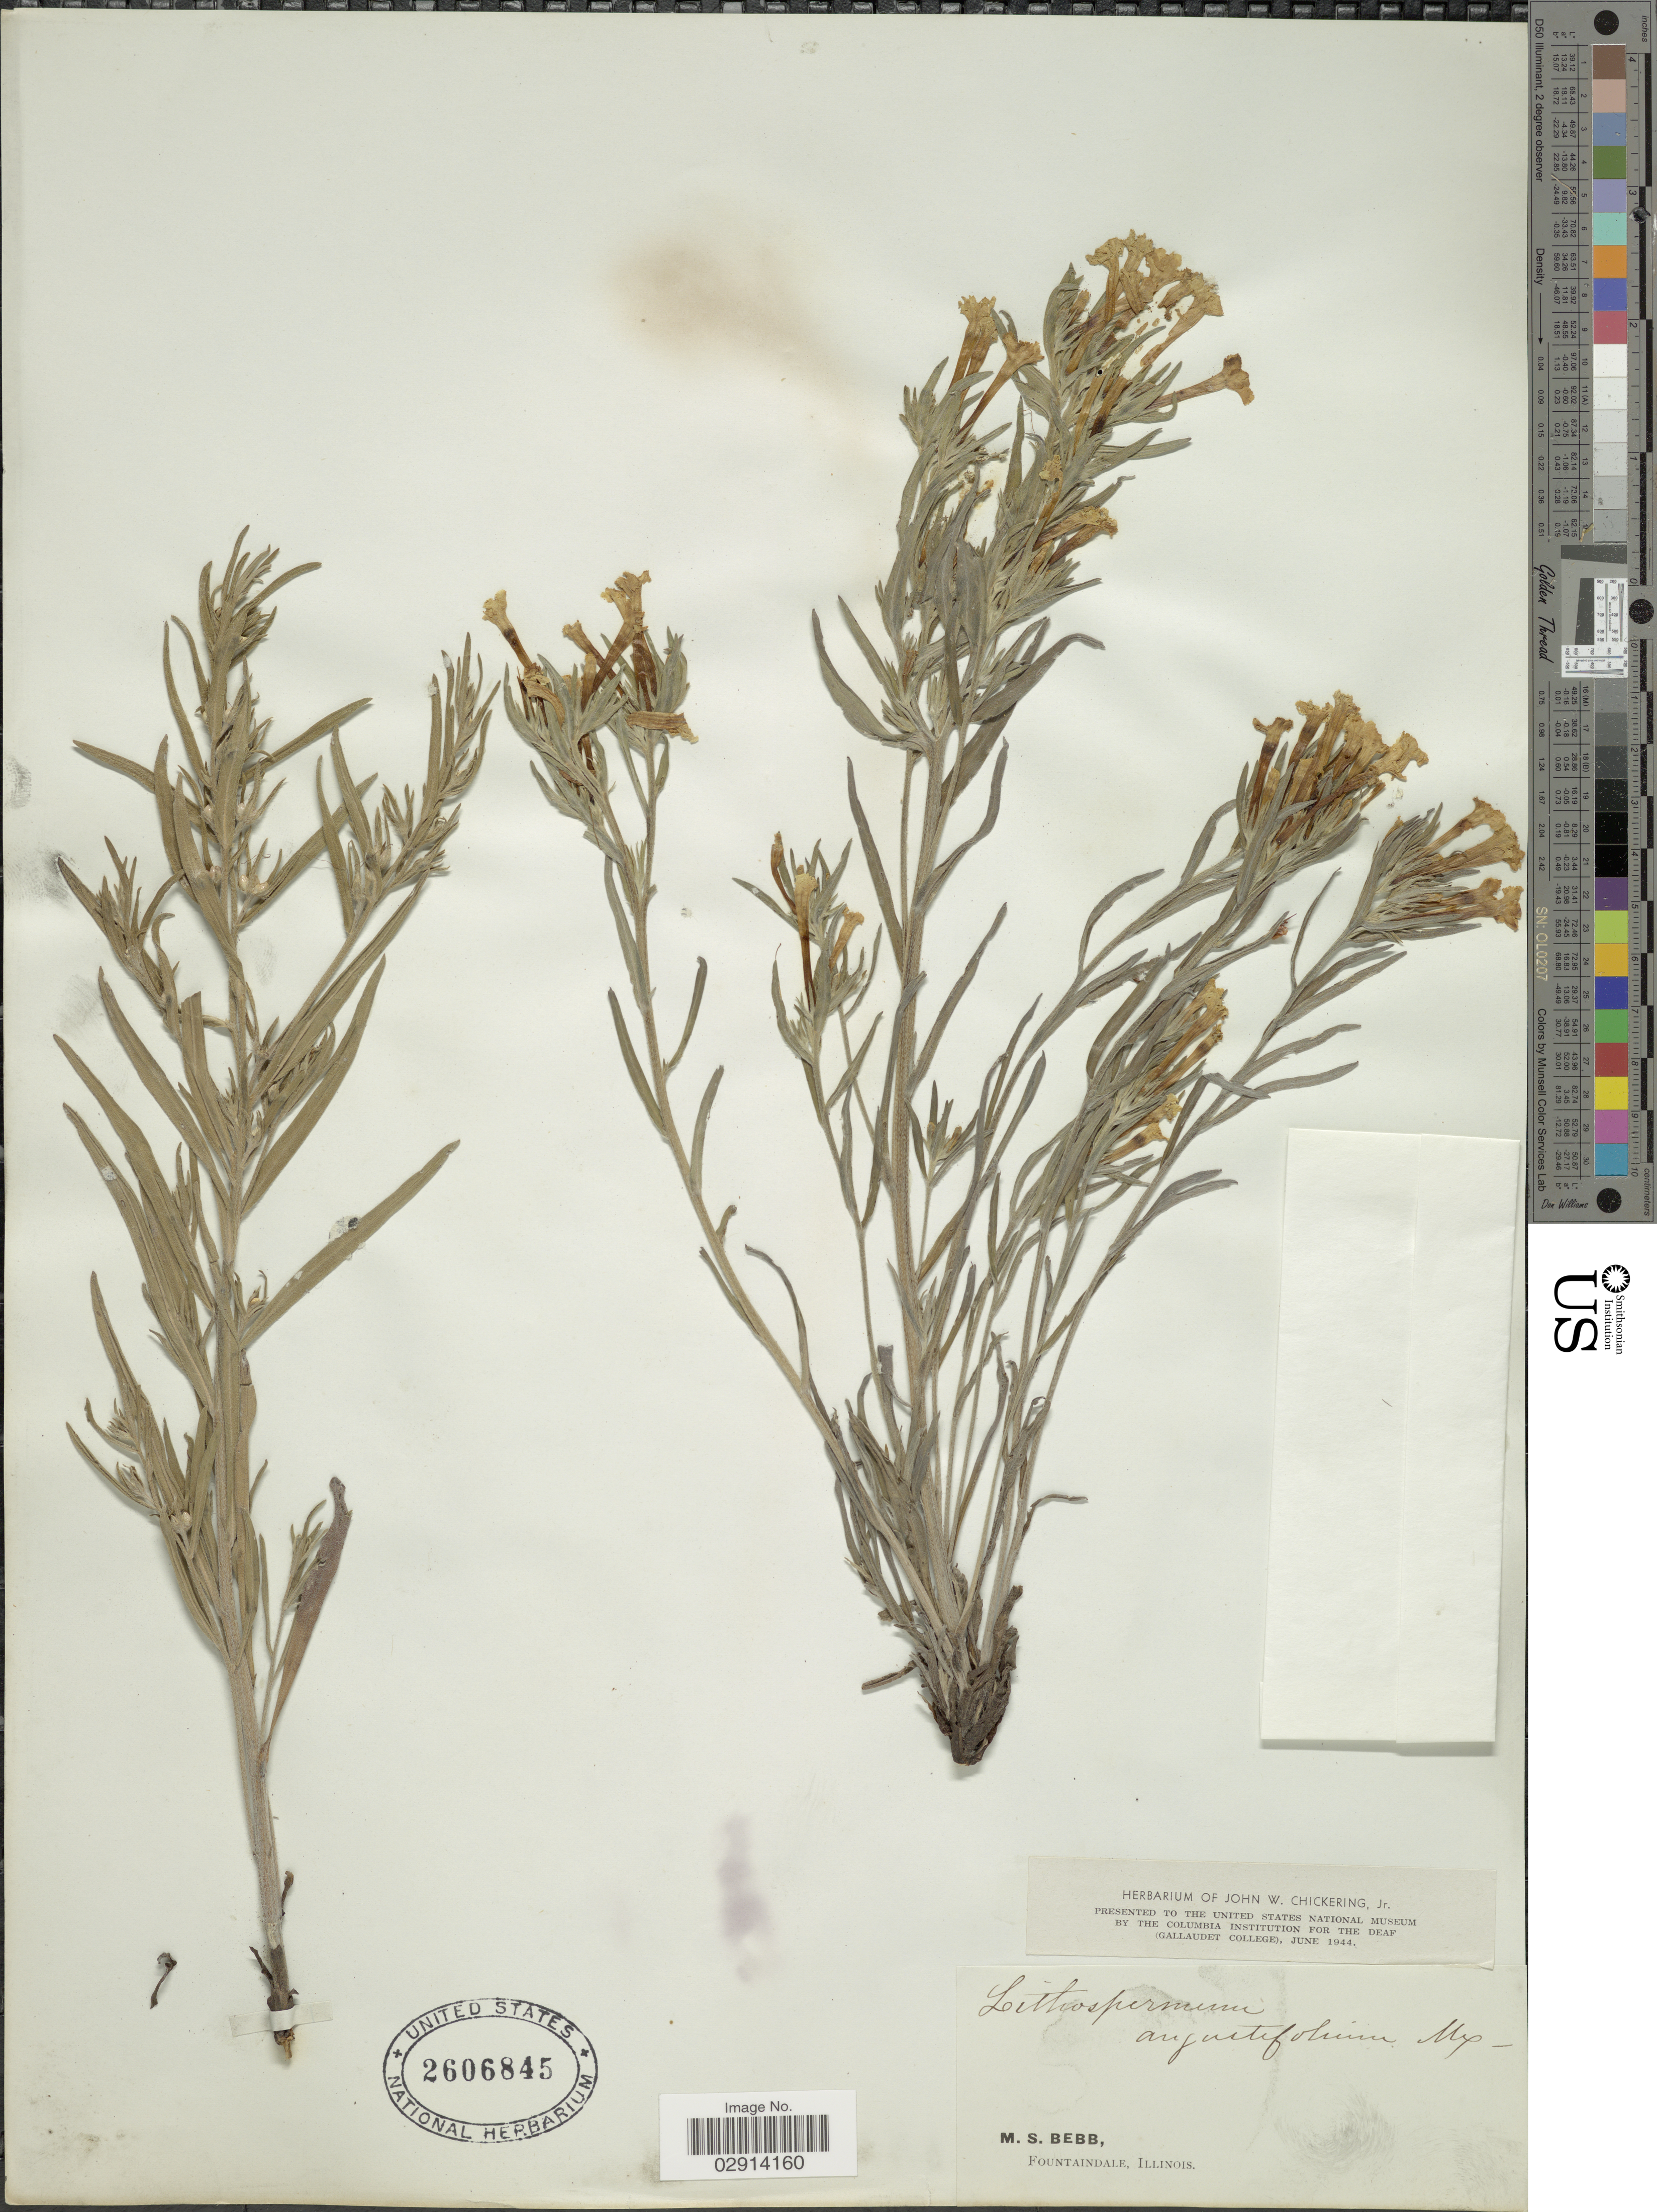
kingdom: Plantae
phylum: Tracheophyta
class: Magnoliopsida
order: Boraginales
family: Boraginaceae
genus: Lithospermum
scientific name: Lithospermum incisum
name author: Lehm.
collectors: M. Bebb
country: United States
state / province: Illinois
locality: Fountaindale, Illinois.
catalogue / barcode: US 2606845